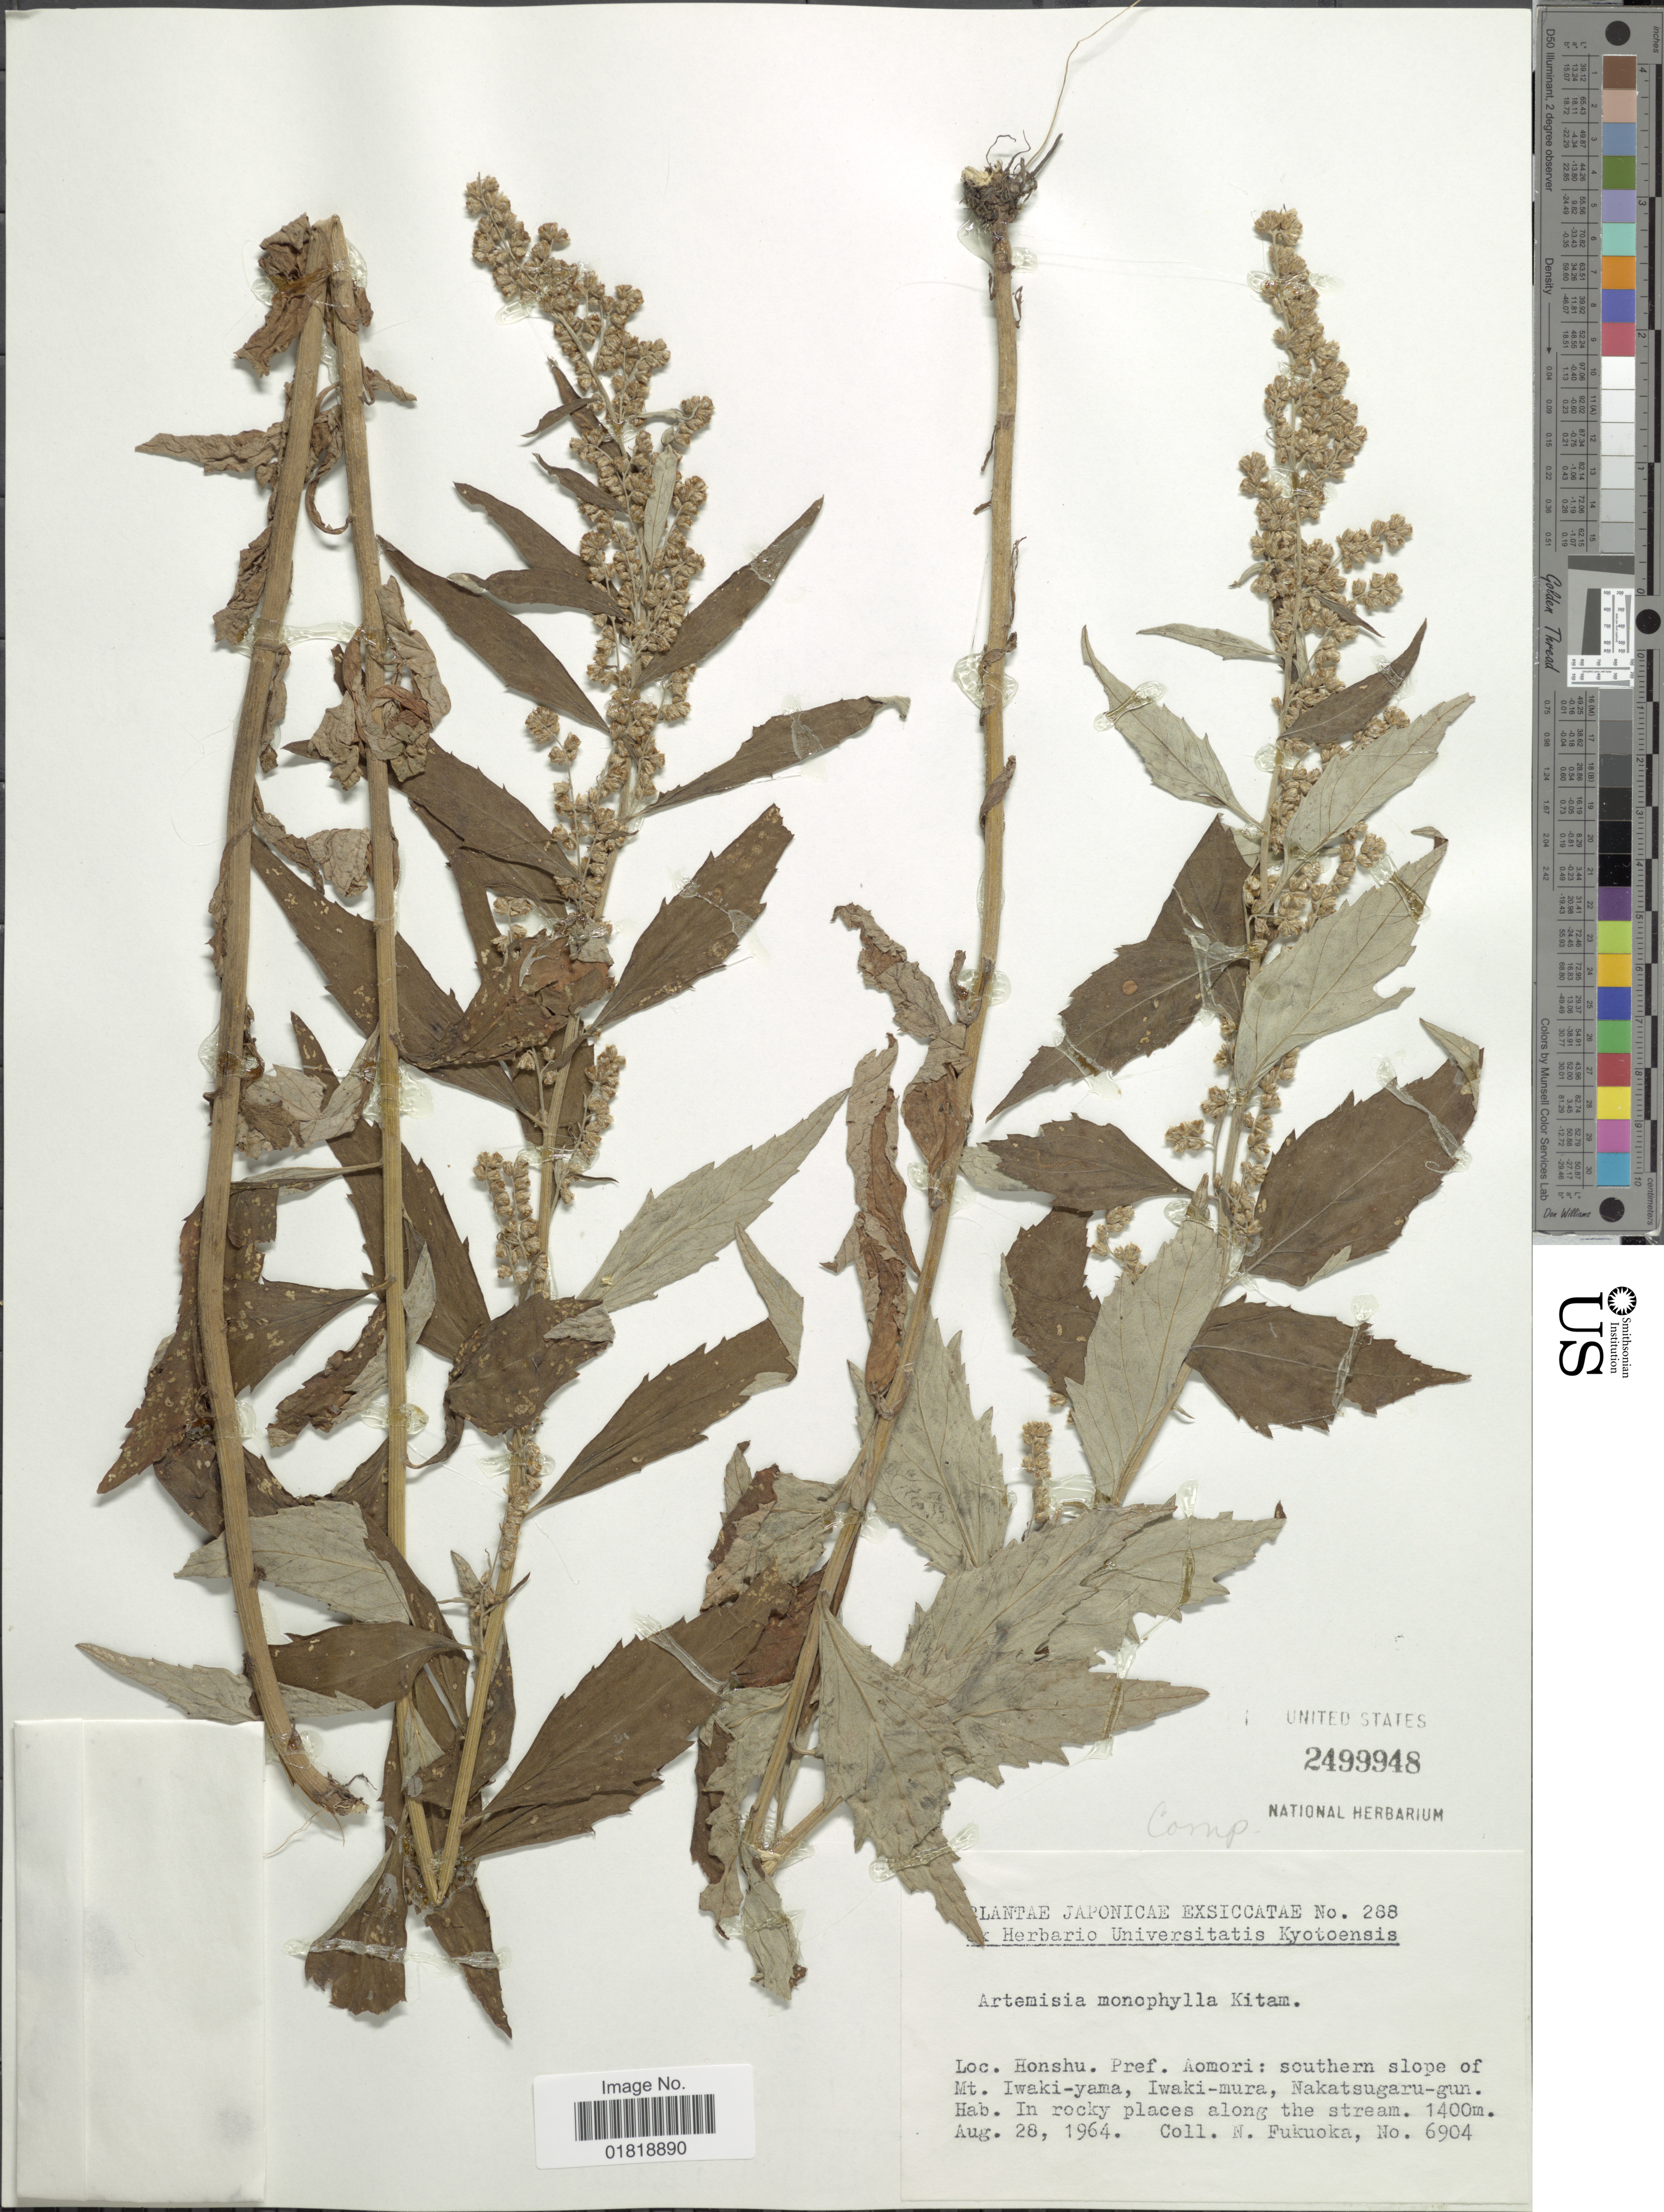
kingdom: Plantae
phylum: Tracheophyta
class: Magnoliopsida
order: Asterales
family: Asteraceae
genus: Artemisia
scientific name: Artemisia monophylla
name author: Kitam.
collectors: N. Fukuoka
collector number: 6904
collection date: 1964-08-28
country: Japan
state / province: Aomori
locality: Honshu, southern slope of Mt. Iwaki-yama, Iwaki-mura, Nakatsugaru-gun, in rocky places along the stream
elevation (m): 1400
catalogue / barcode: US 2499948